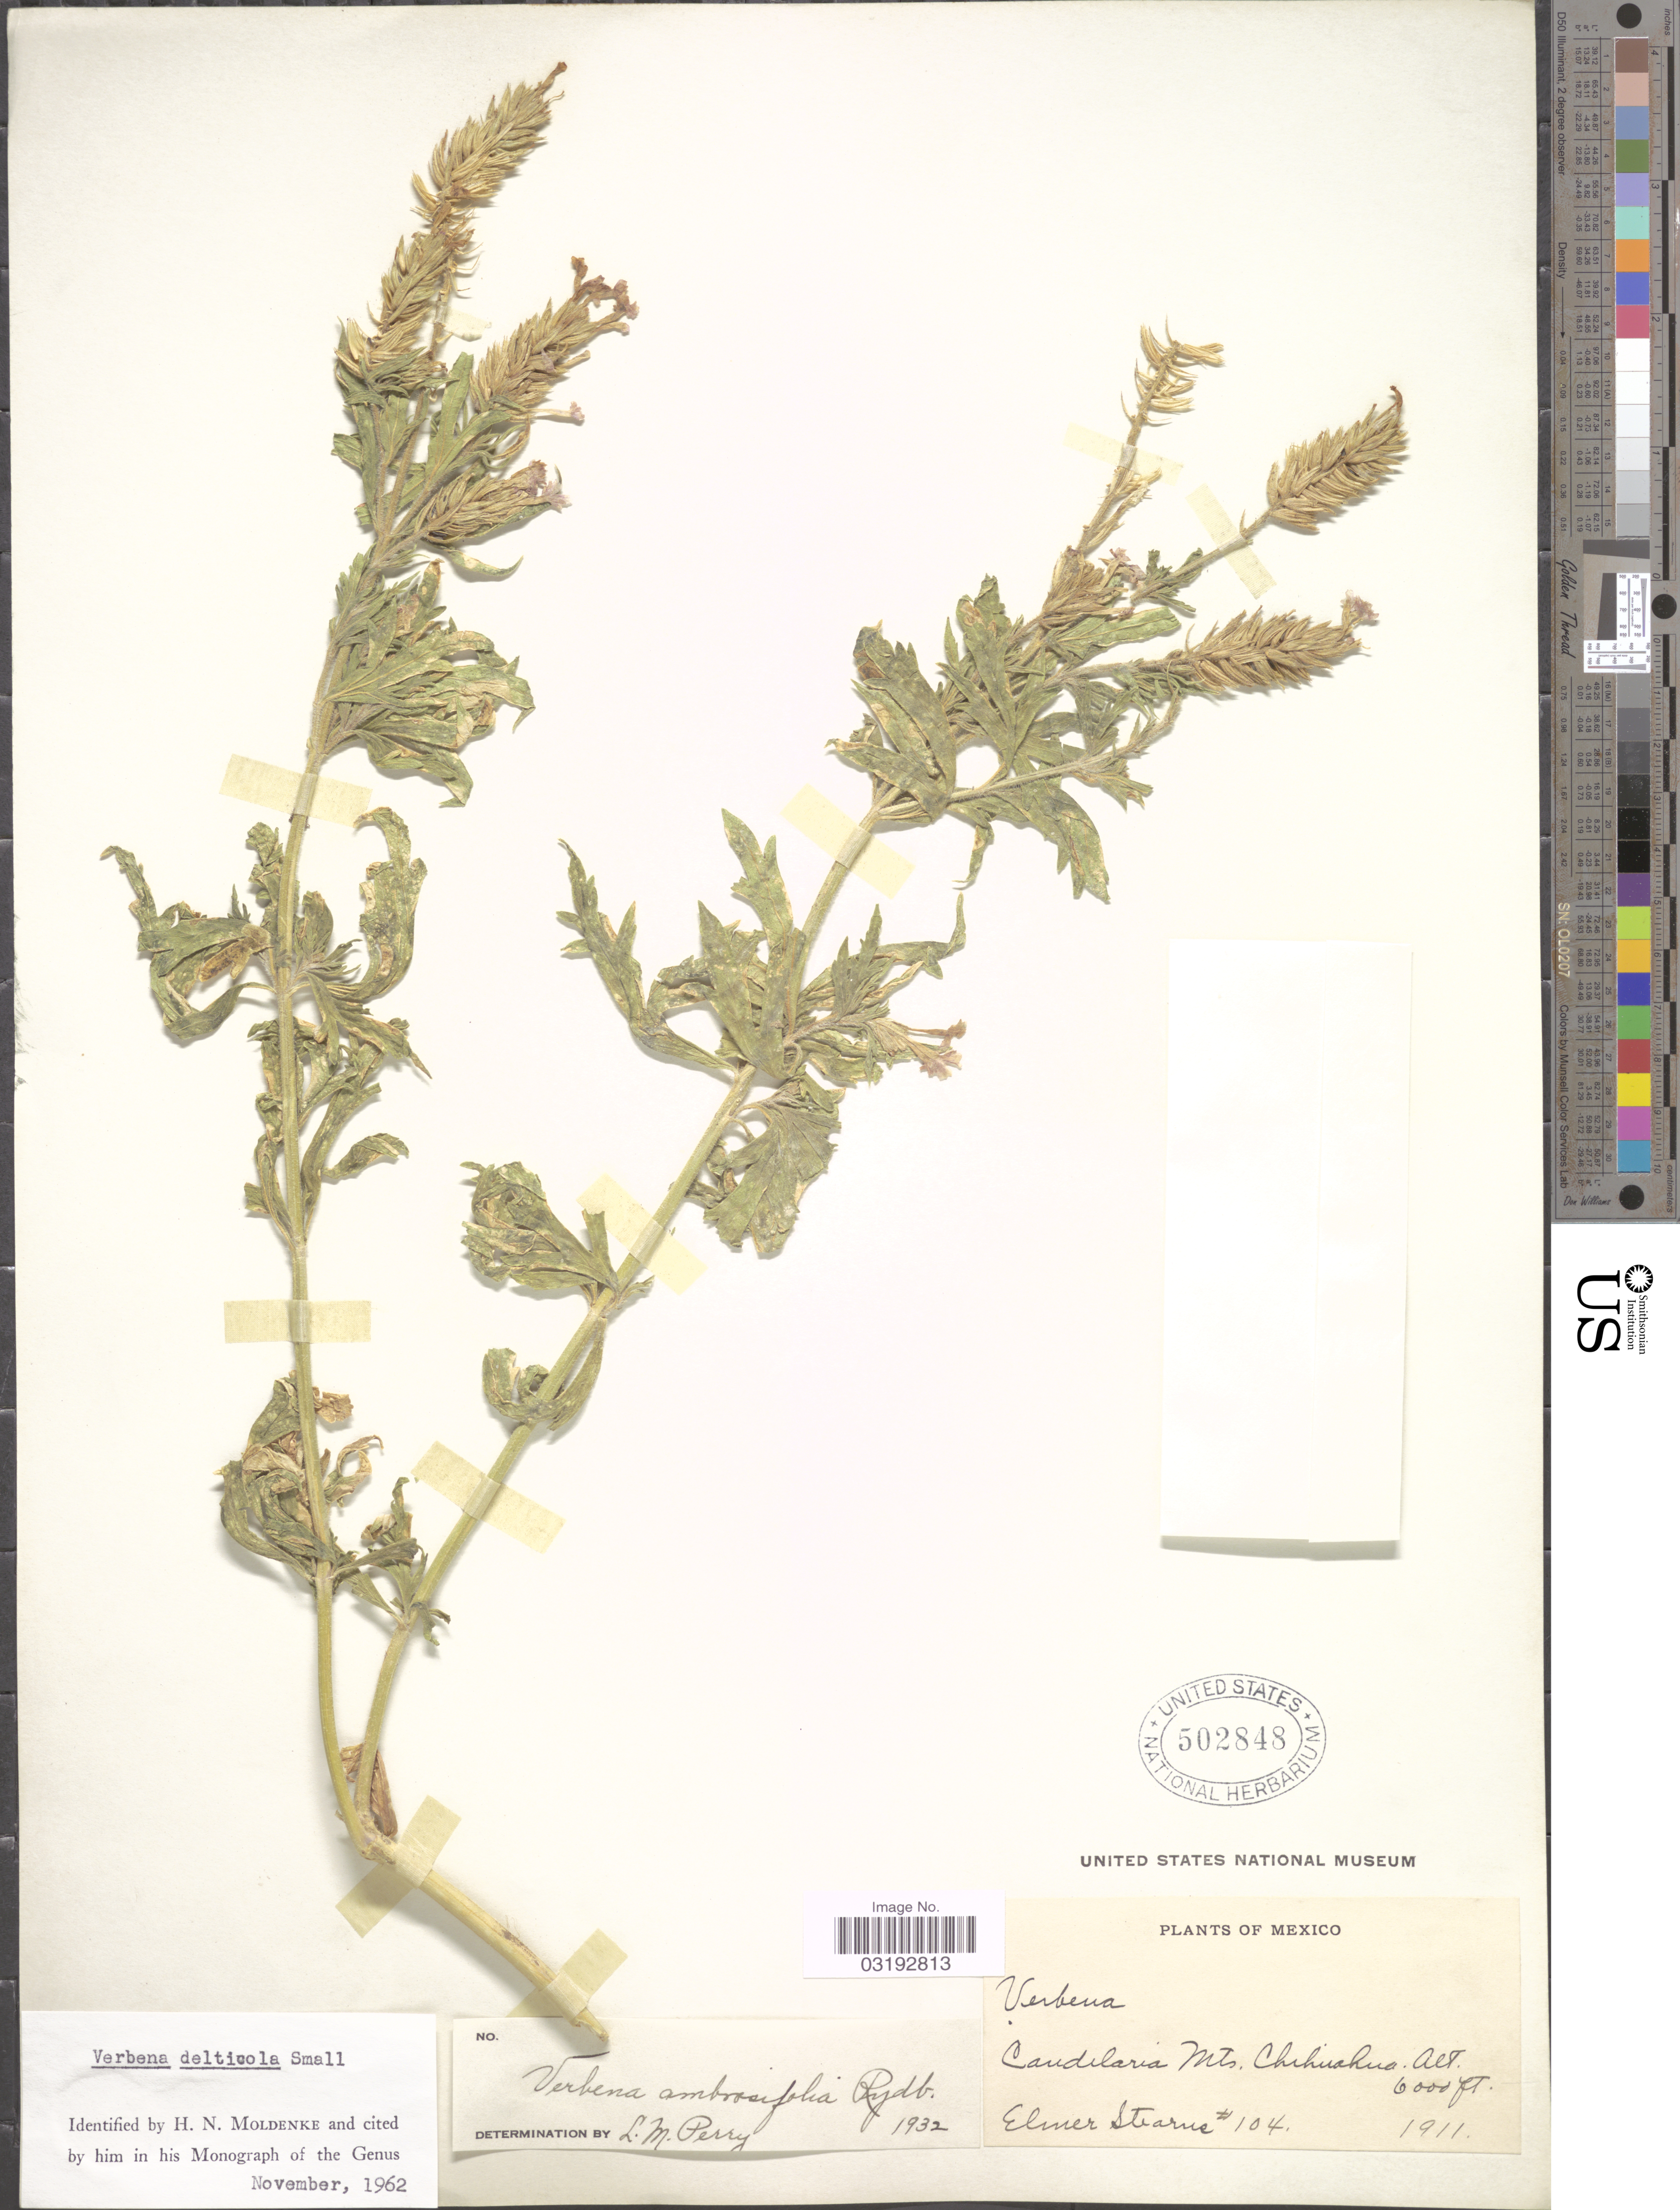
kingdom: Plantae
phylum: Tracheophyta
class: Magnoliopsida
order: Lamiales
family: Verbenaceae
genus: Verbena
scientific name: Verbena delticola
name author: Small ex Perry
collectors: E. Stearus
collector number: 104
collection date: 1911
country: Mexico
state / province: Chihuahua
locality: Candelaria Mts.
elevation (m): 1829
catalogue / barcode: US 502848